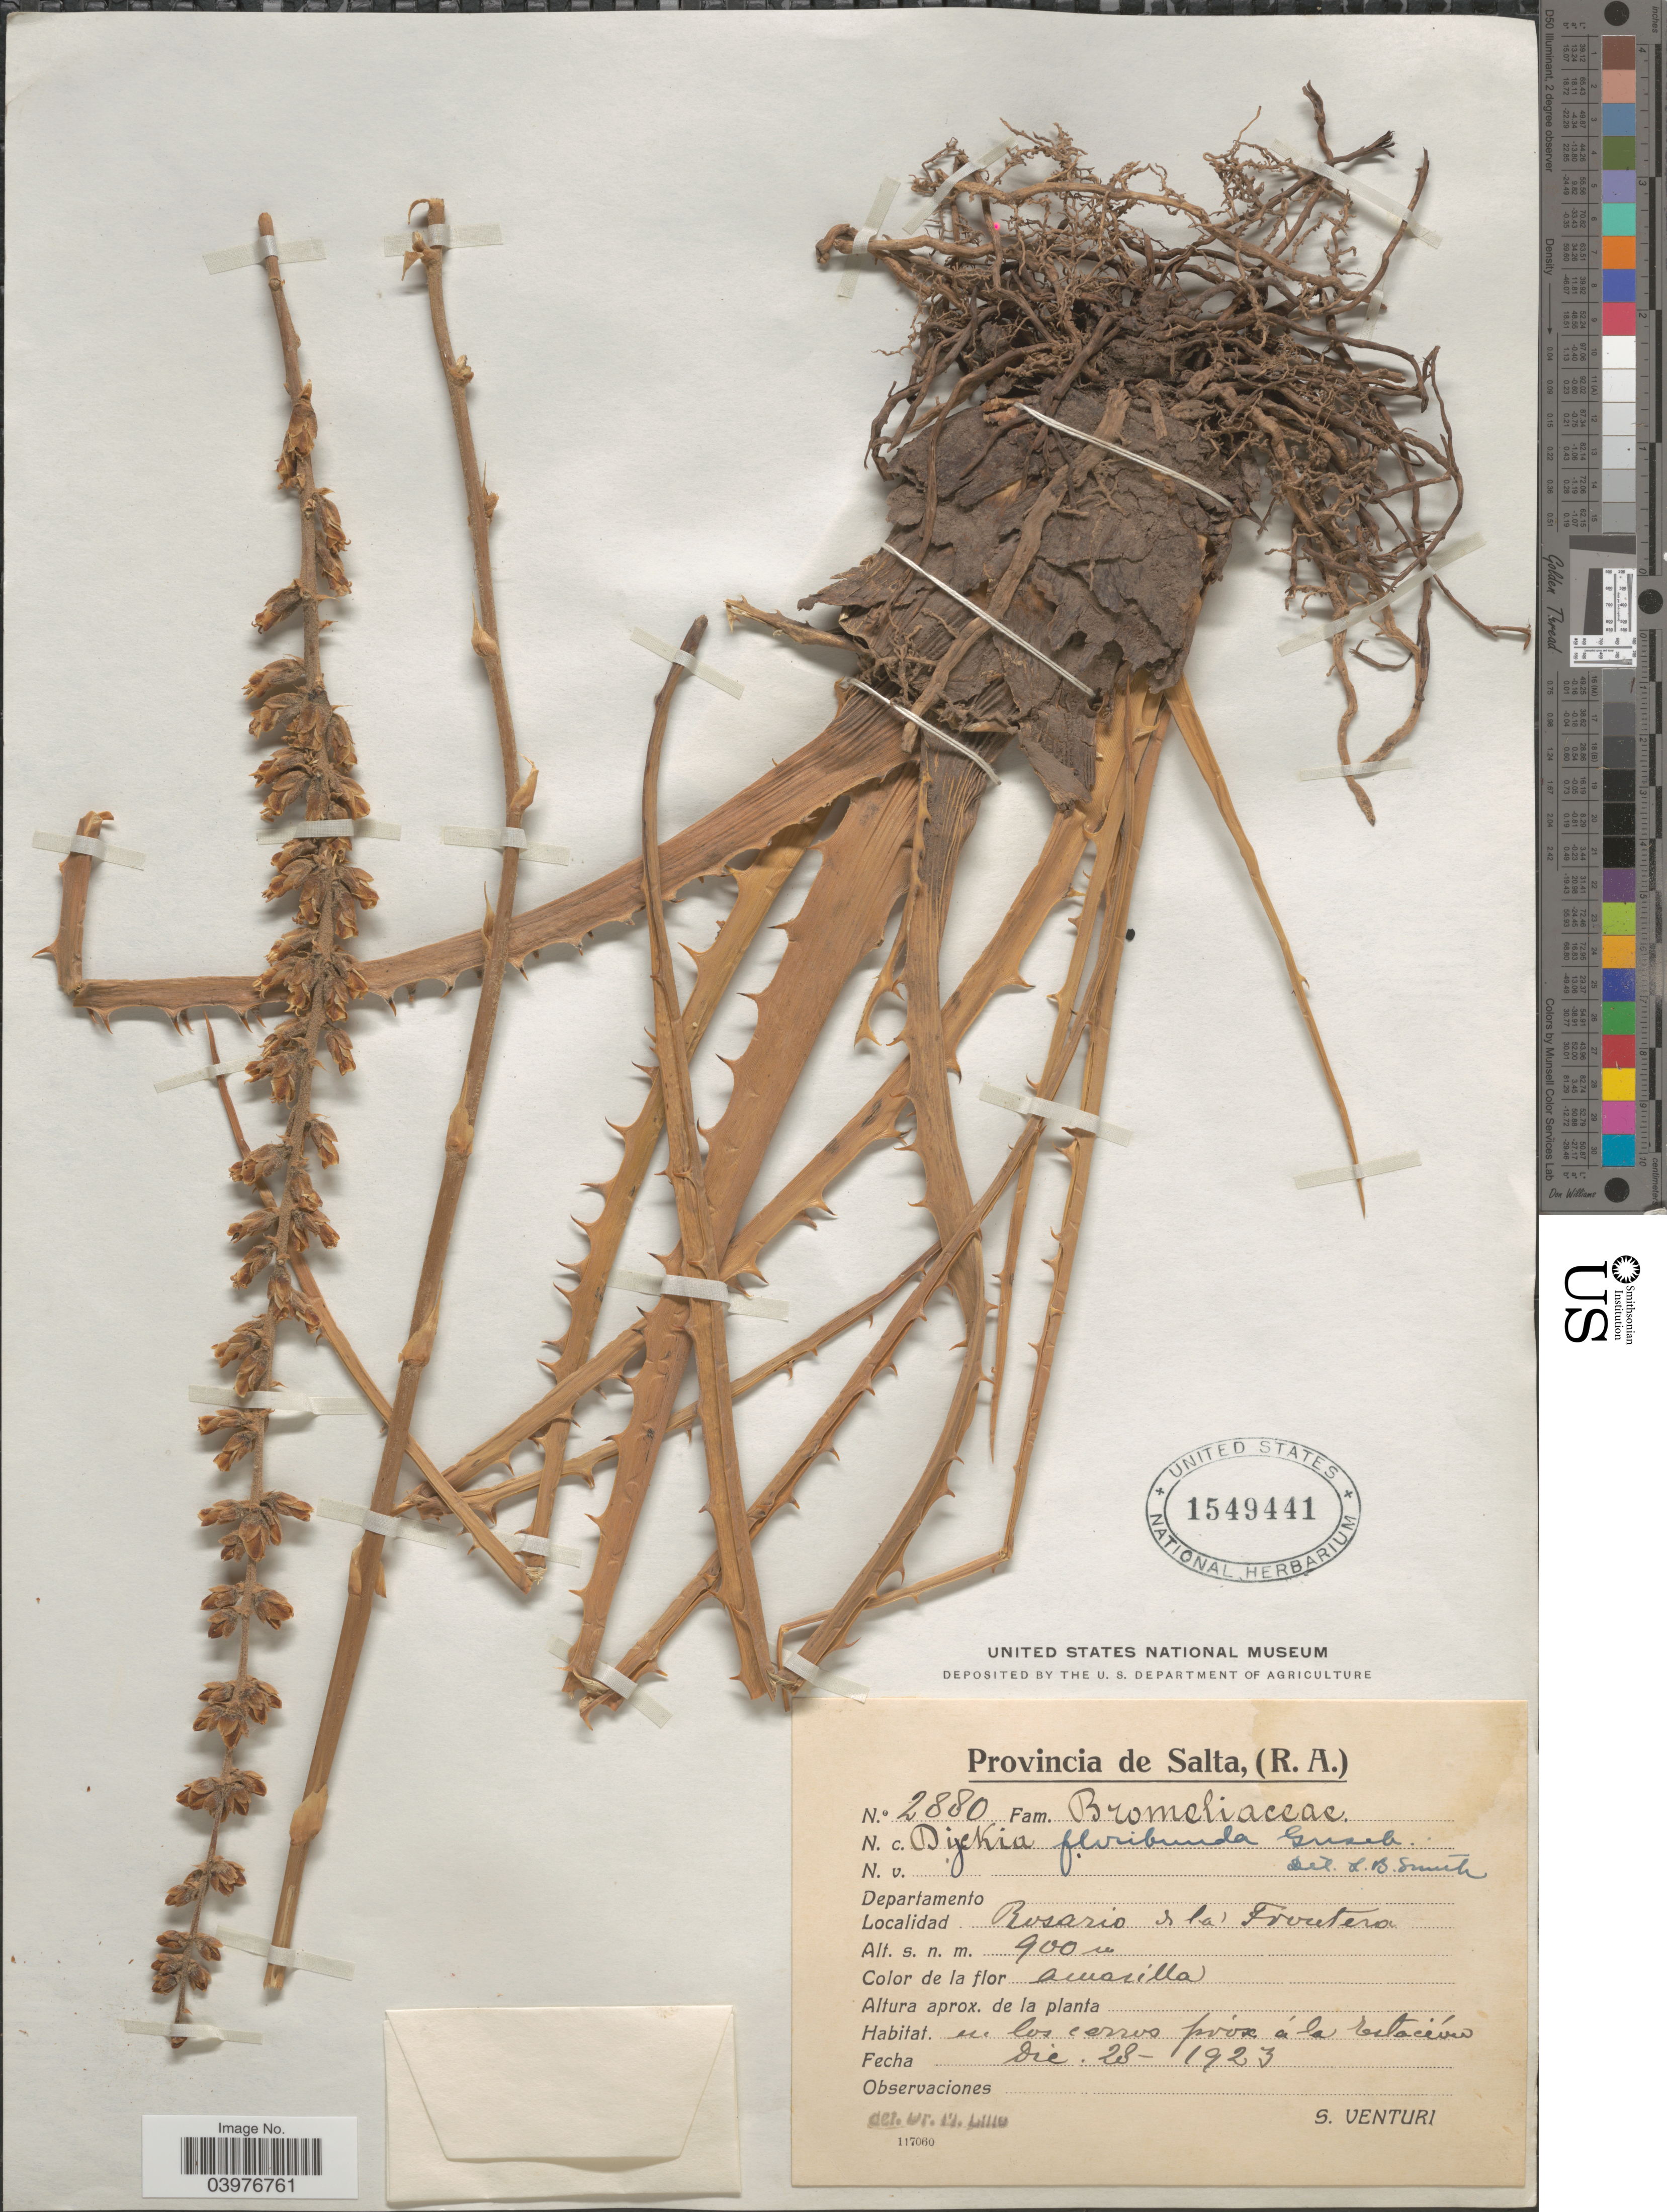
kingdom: Plantae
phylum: Tracheophyta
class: Liliopsida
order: Poales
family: Bromeliaceae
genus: Dyckia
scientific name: Dyckia floribunda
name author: Griseb.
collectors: S. Venturi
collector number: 2880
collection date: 1923-12-28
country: Argentina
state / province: Salta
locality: Departamento R. de la Frontera. Rosario de la Frontera. En los cerros próx á la Estación.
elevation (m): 900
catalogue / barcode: US 1549441